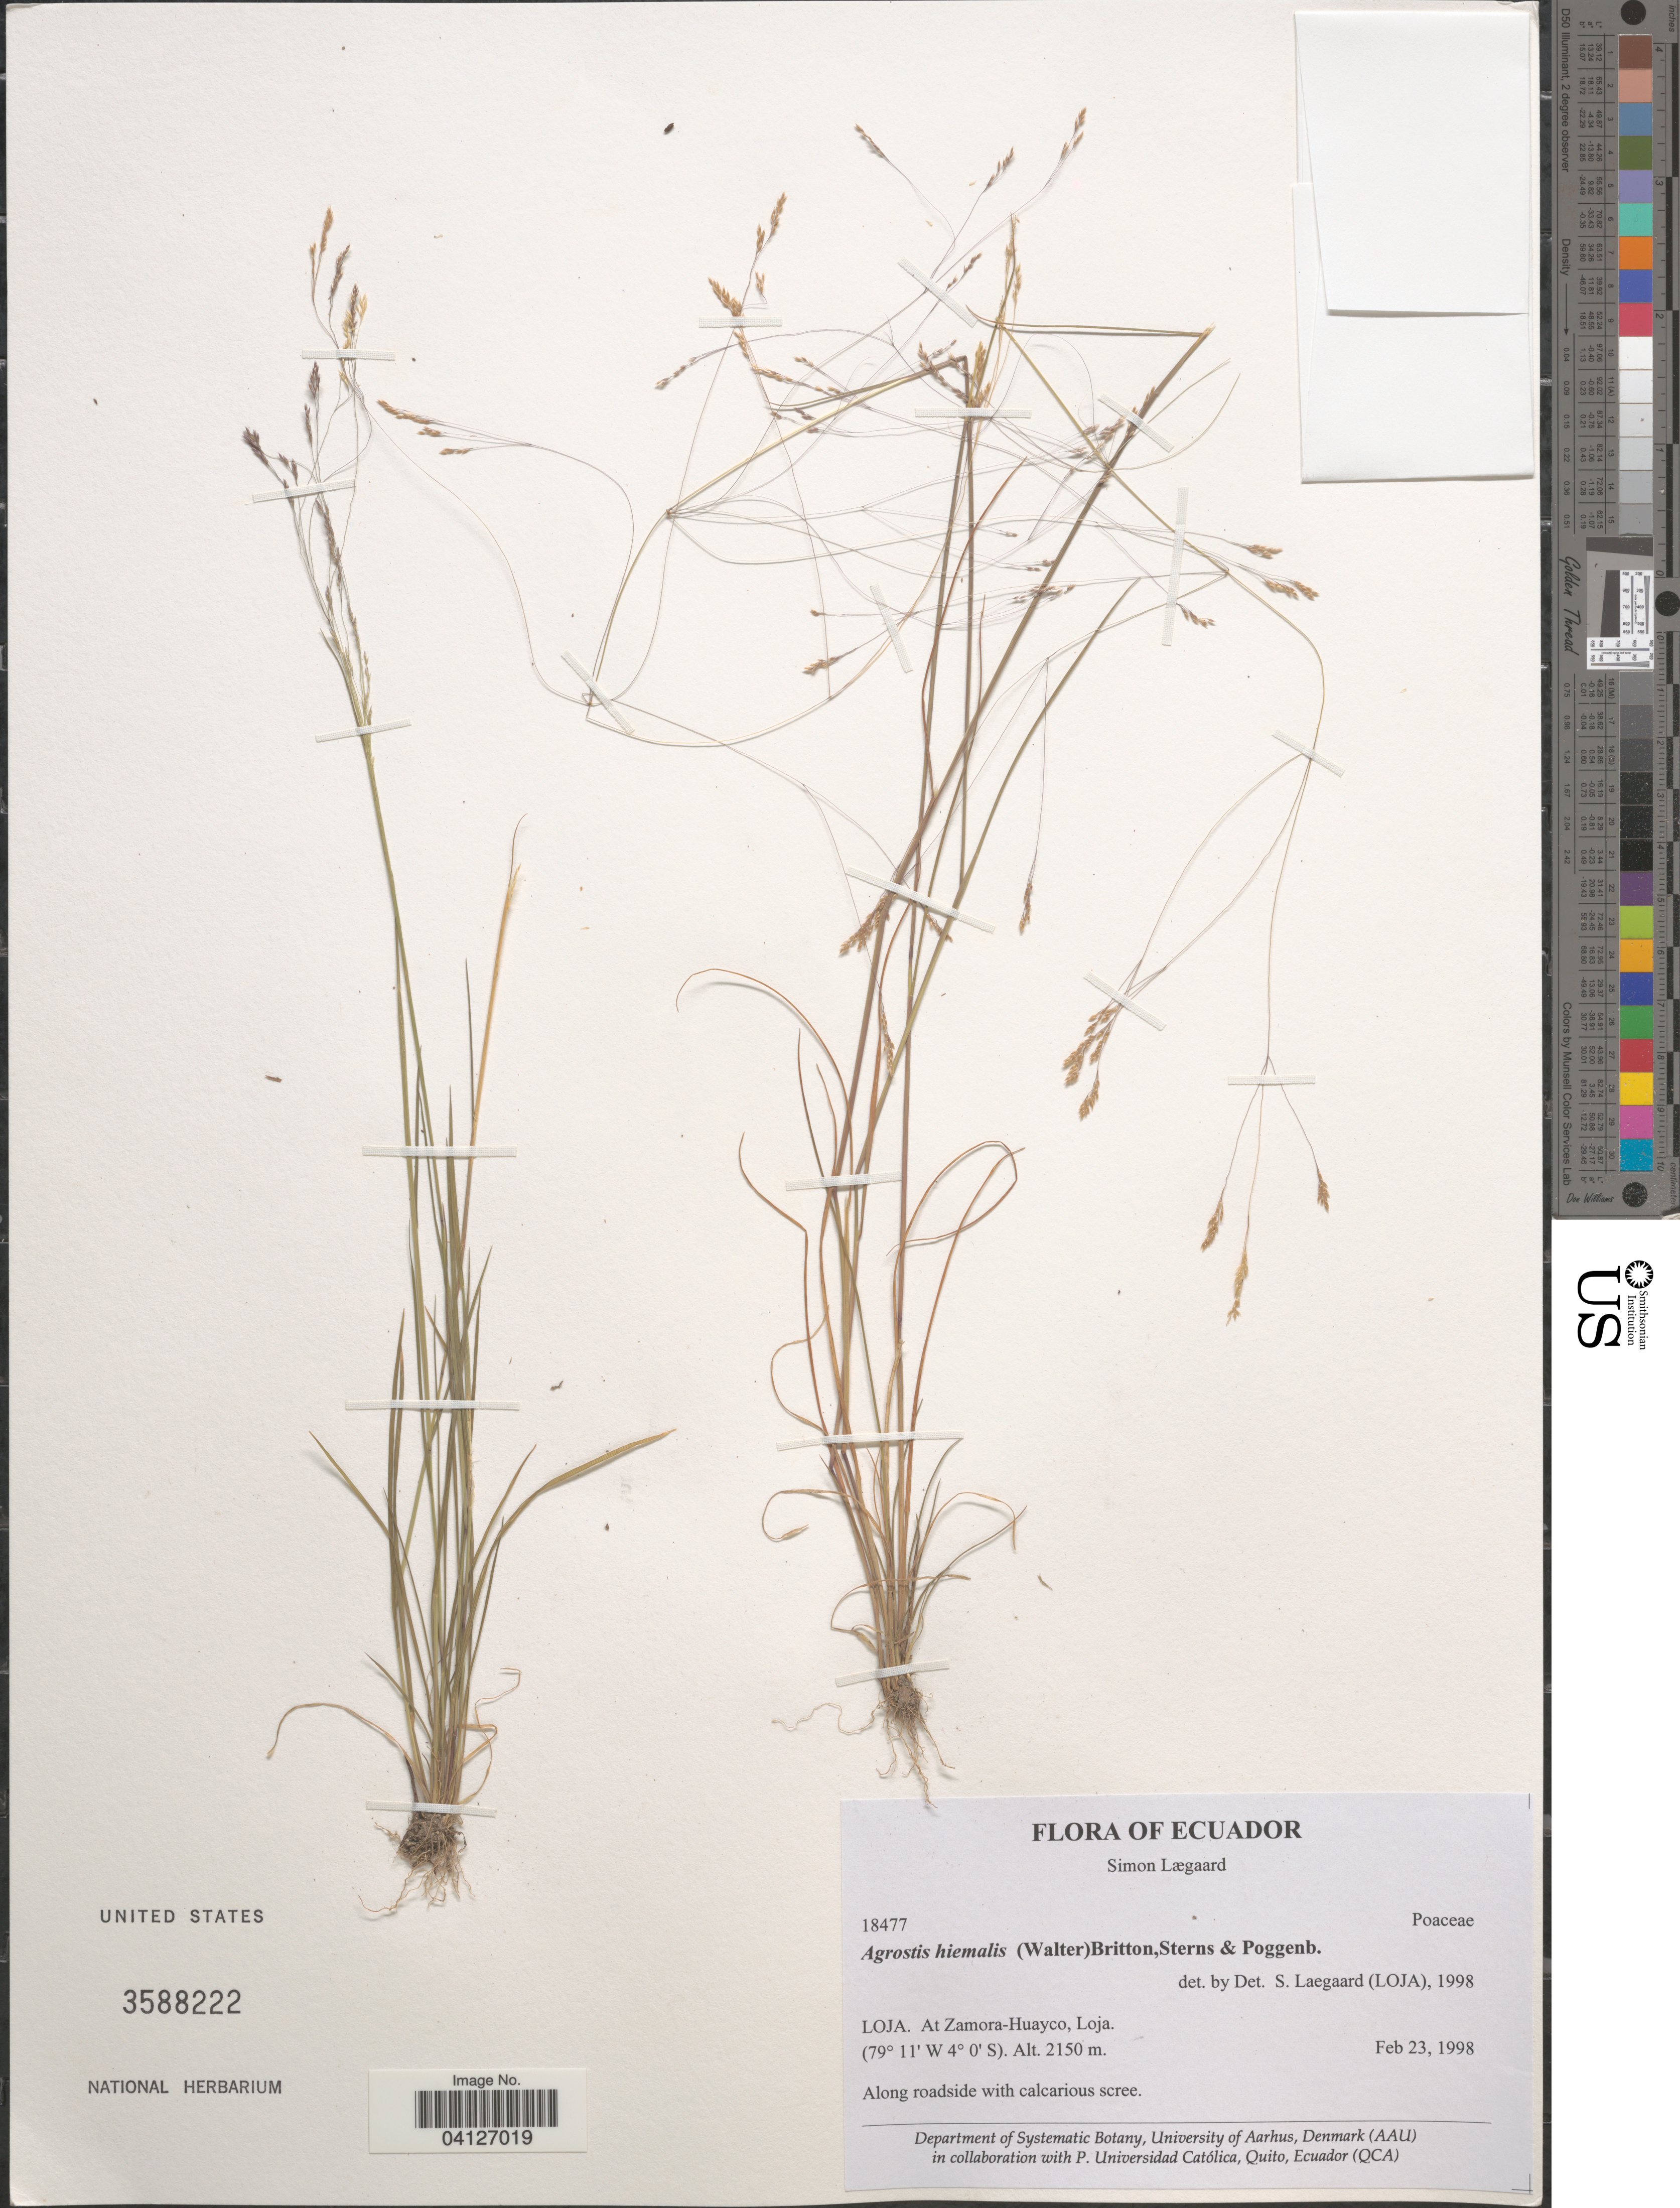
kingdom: Plantae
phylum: Tracheophyta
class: Liliopsida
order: Poales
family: Poaceae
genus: Agrostis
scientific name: Agrostis hiemalis (Walter) Britton et al., orth. var.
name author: (Walter) Britton et al.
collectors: S. Lægaard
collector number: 18477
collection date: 1998-02-23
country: Ecuador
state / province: Loja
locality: At Zamora-Huayco.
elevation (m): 2150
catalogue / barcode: US 3588222